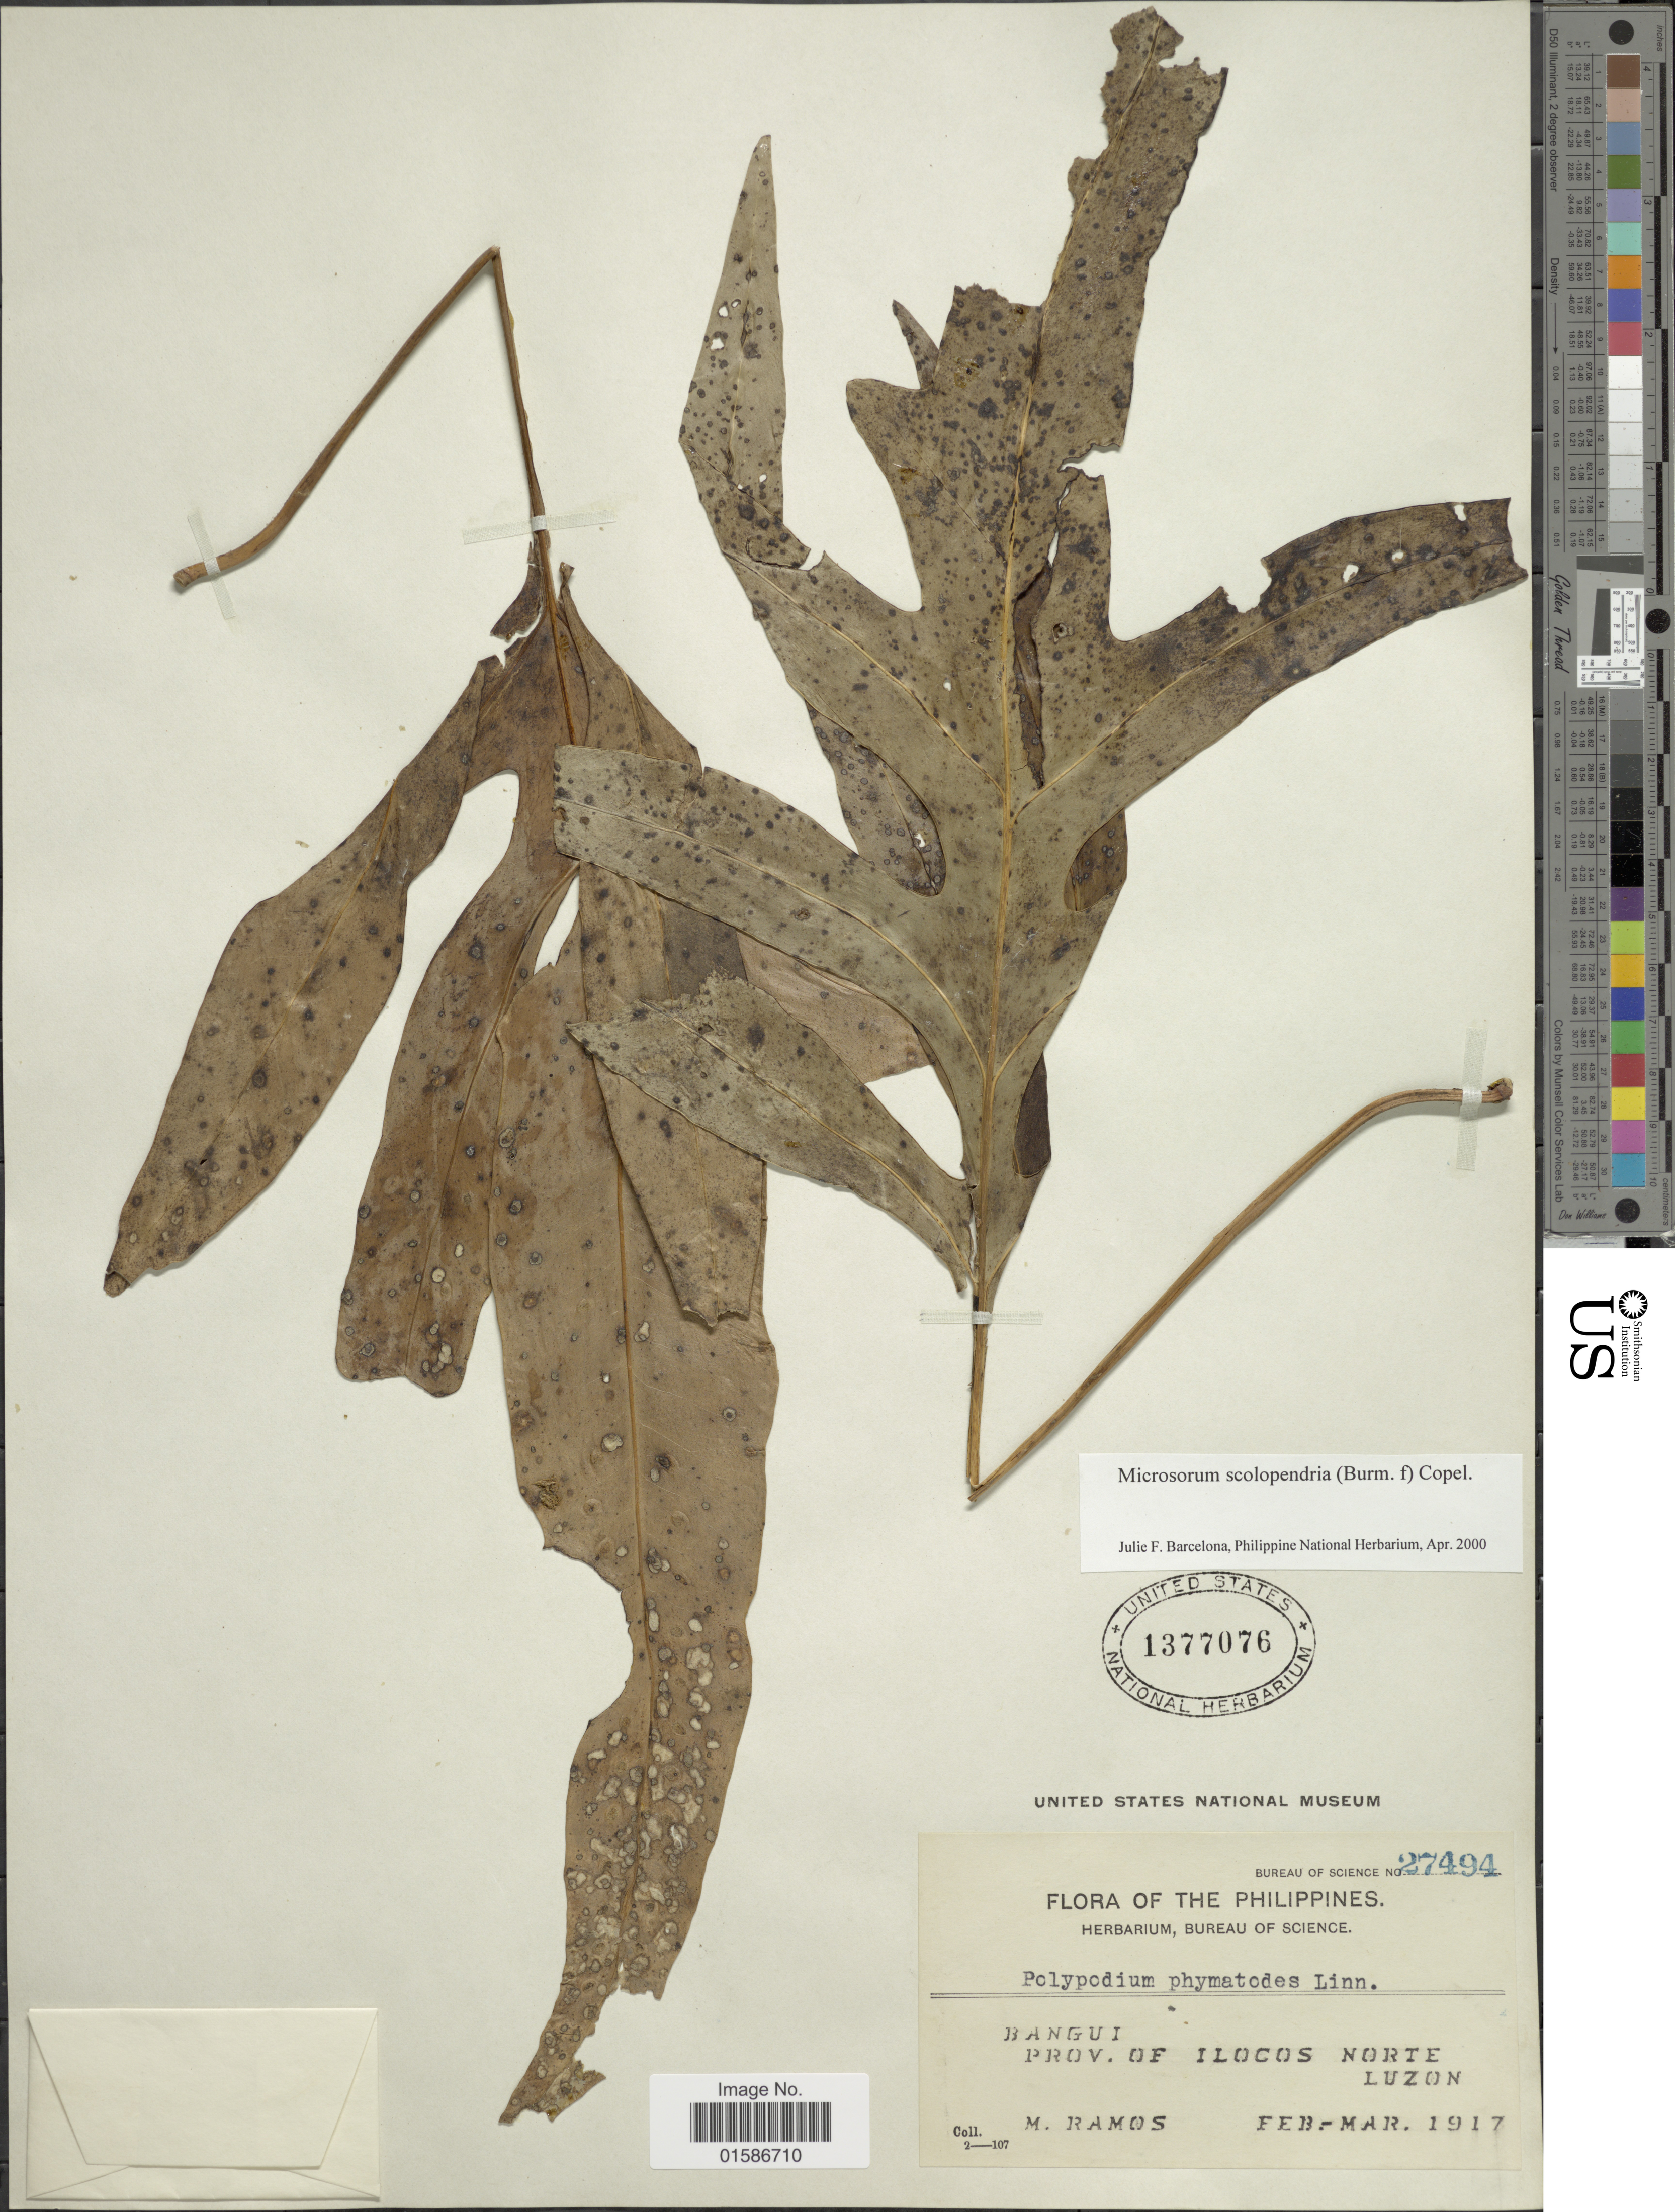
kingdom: Plantae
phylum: Tracheophyta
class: Polypodiopsida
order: Polypodiales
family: Polypodiaceae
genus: Microsorum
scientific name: Microsorum scolopendria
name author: (Burm. f.) Copel.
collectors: M. Ramos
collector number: Bureau of Science 27494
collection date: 1917-02/1917-03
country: Philippines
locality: Bangui, Prov. of Ilocos Norte Luzon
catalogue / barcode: US 1377076